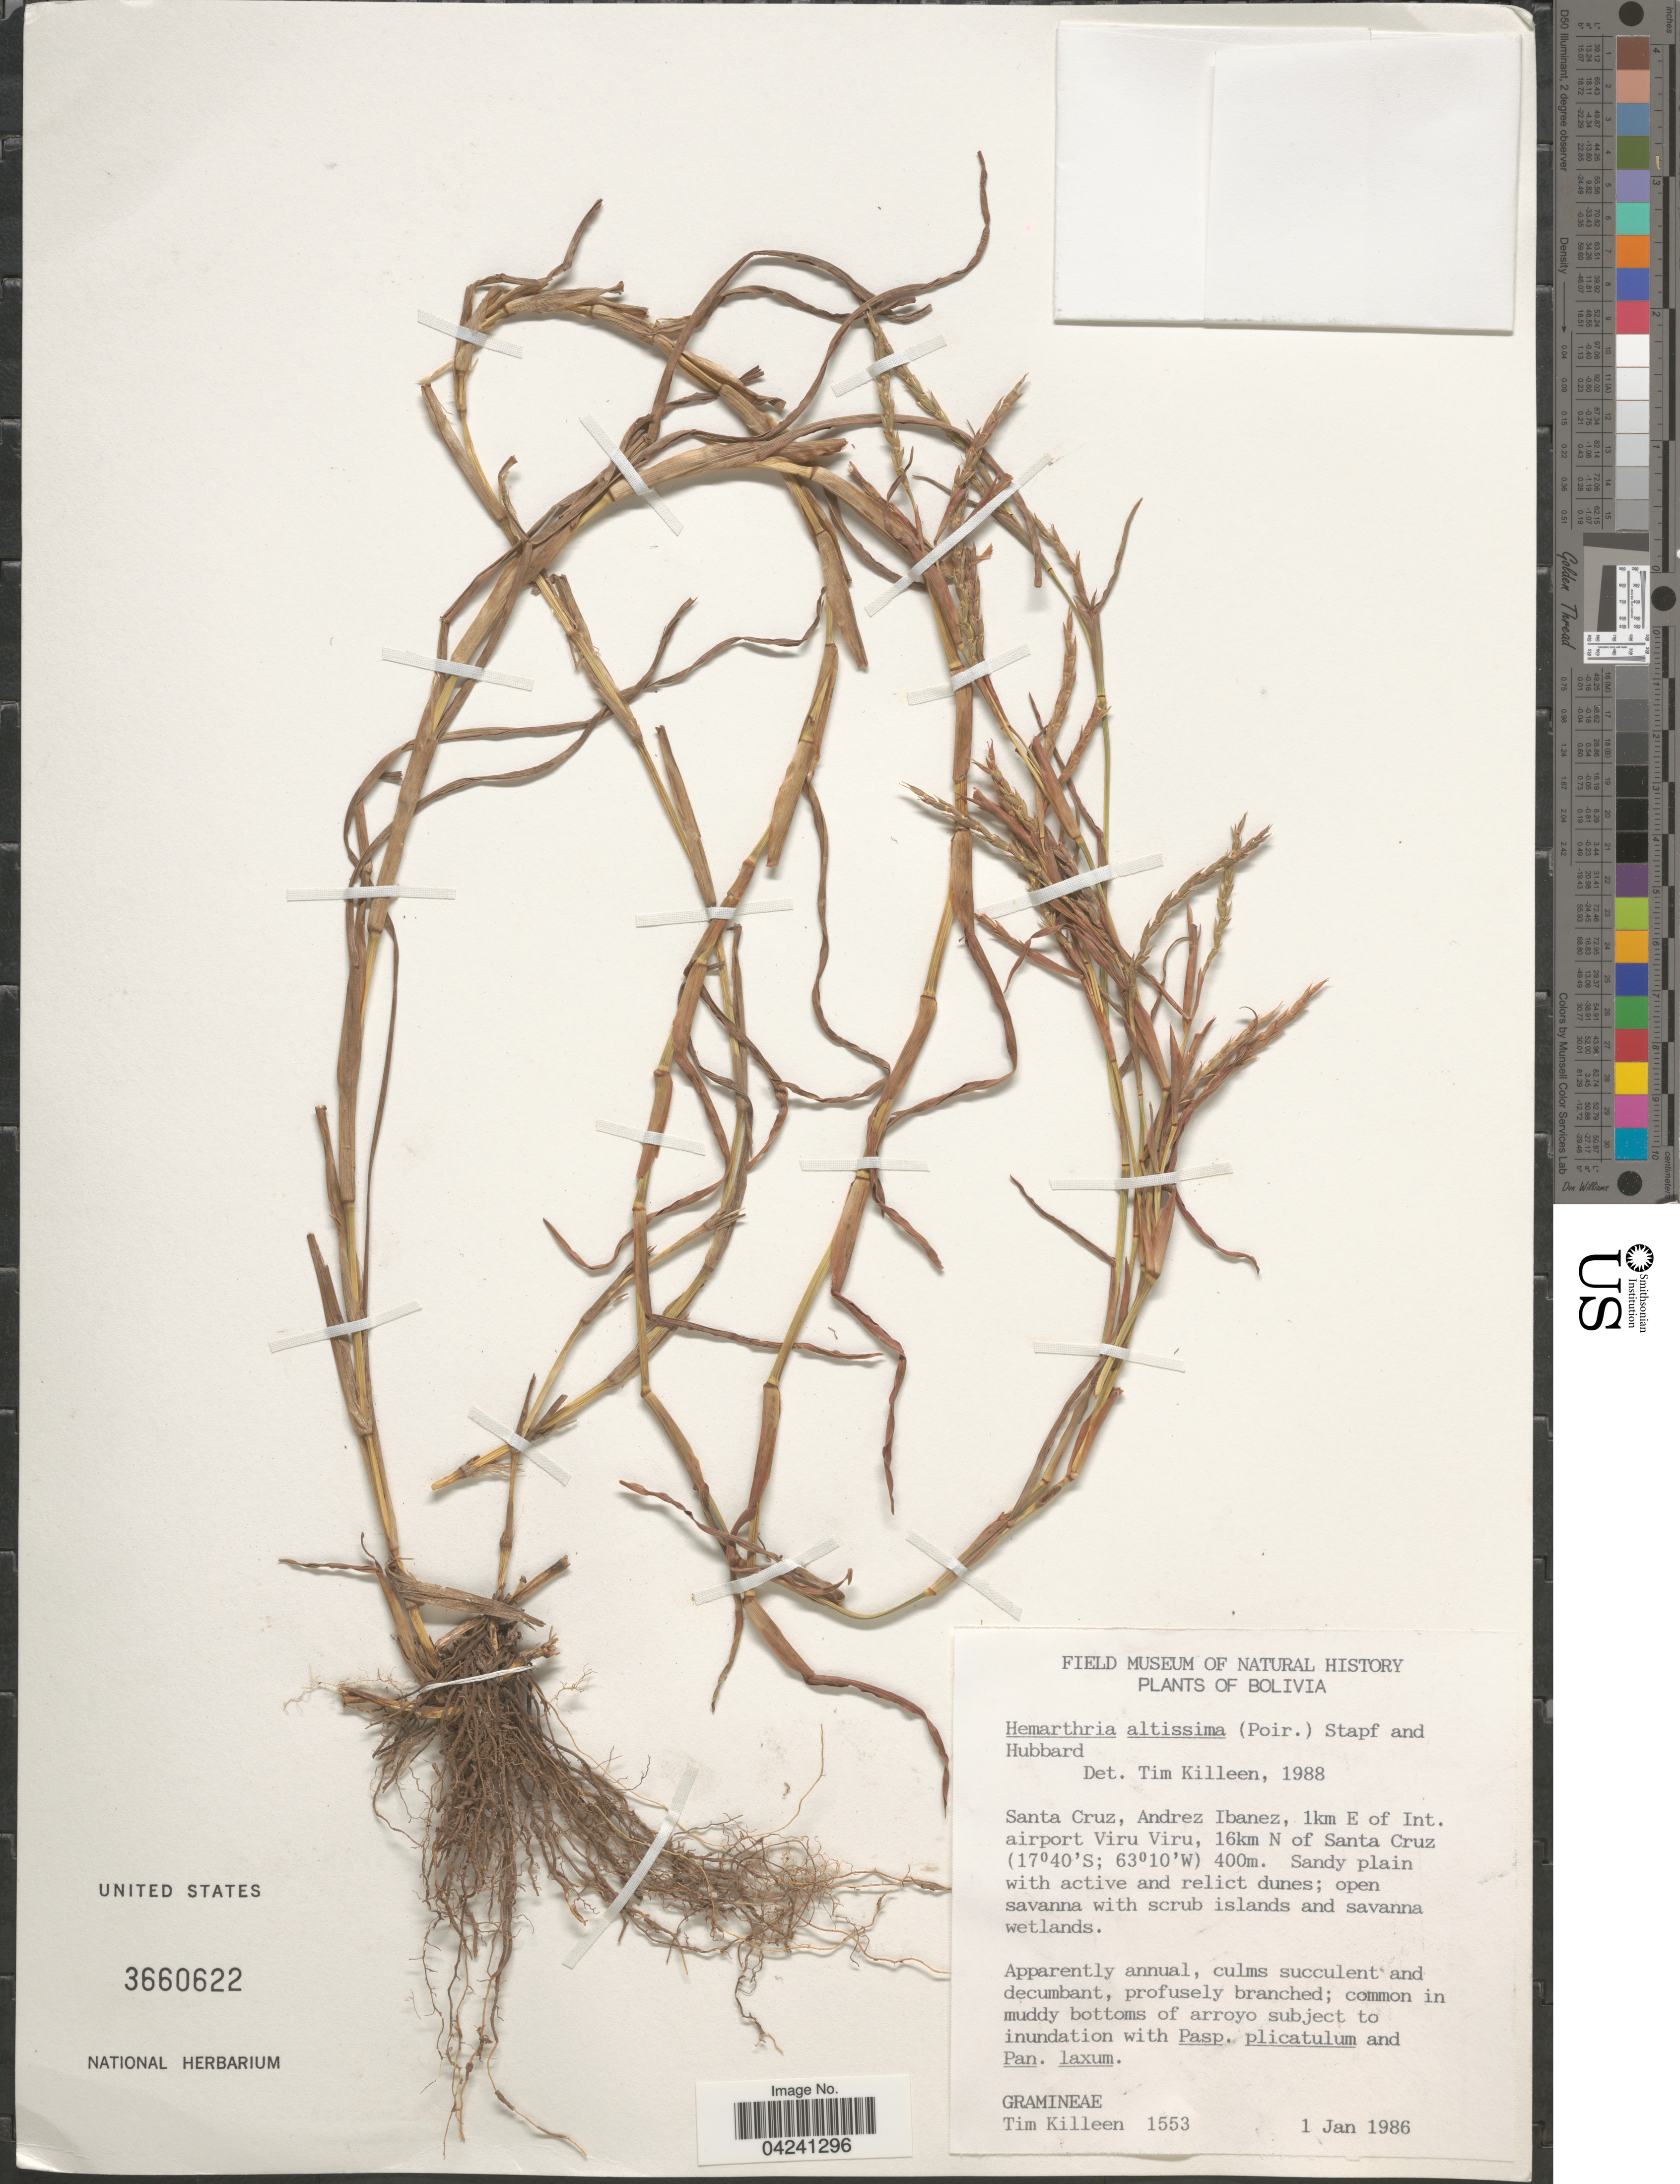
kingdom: Plantae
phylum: Tracheophyta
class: Liliopsida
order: Poales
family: Poaceae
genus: Hemarthria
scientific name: Hemarthria altissima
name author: (Poir.) Stapf & C. E. Hubb.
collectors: T. J. Killeen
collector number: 1553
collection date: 1986-01-01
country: Bolivia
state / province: Santa Cruz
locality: Andrez Ibanez, 1km E of Int. airport Viru Viru, 16km N of Santa Cruz.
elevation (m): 400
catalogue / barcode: US 3660622